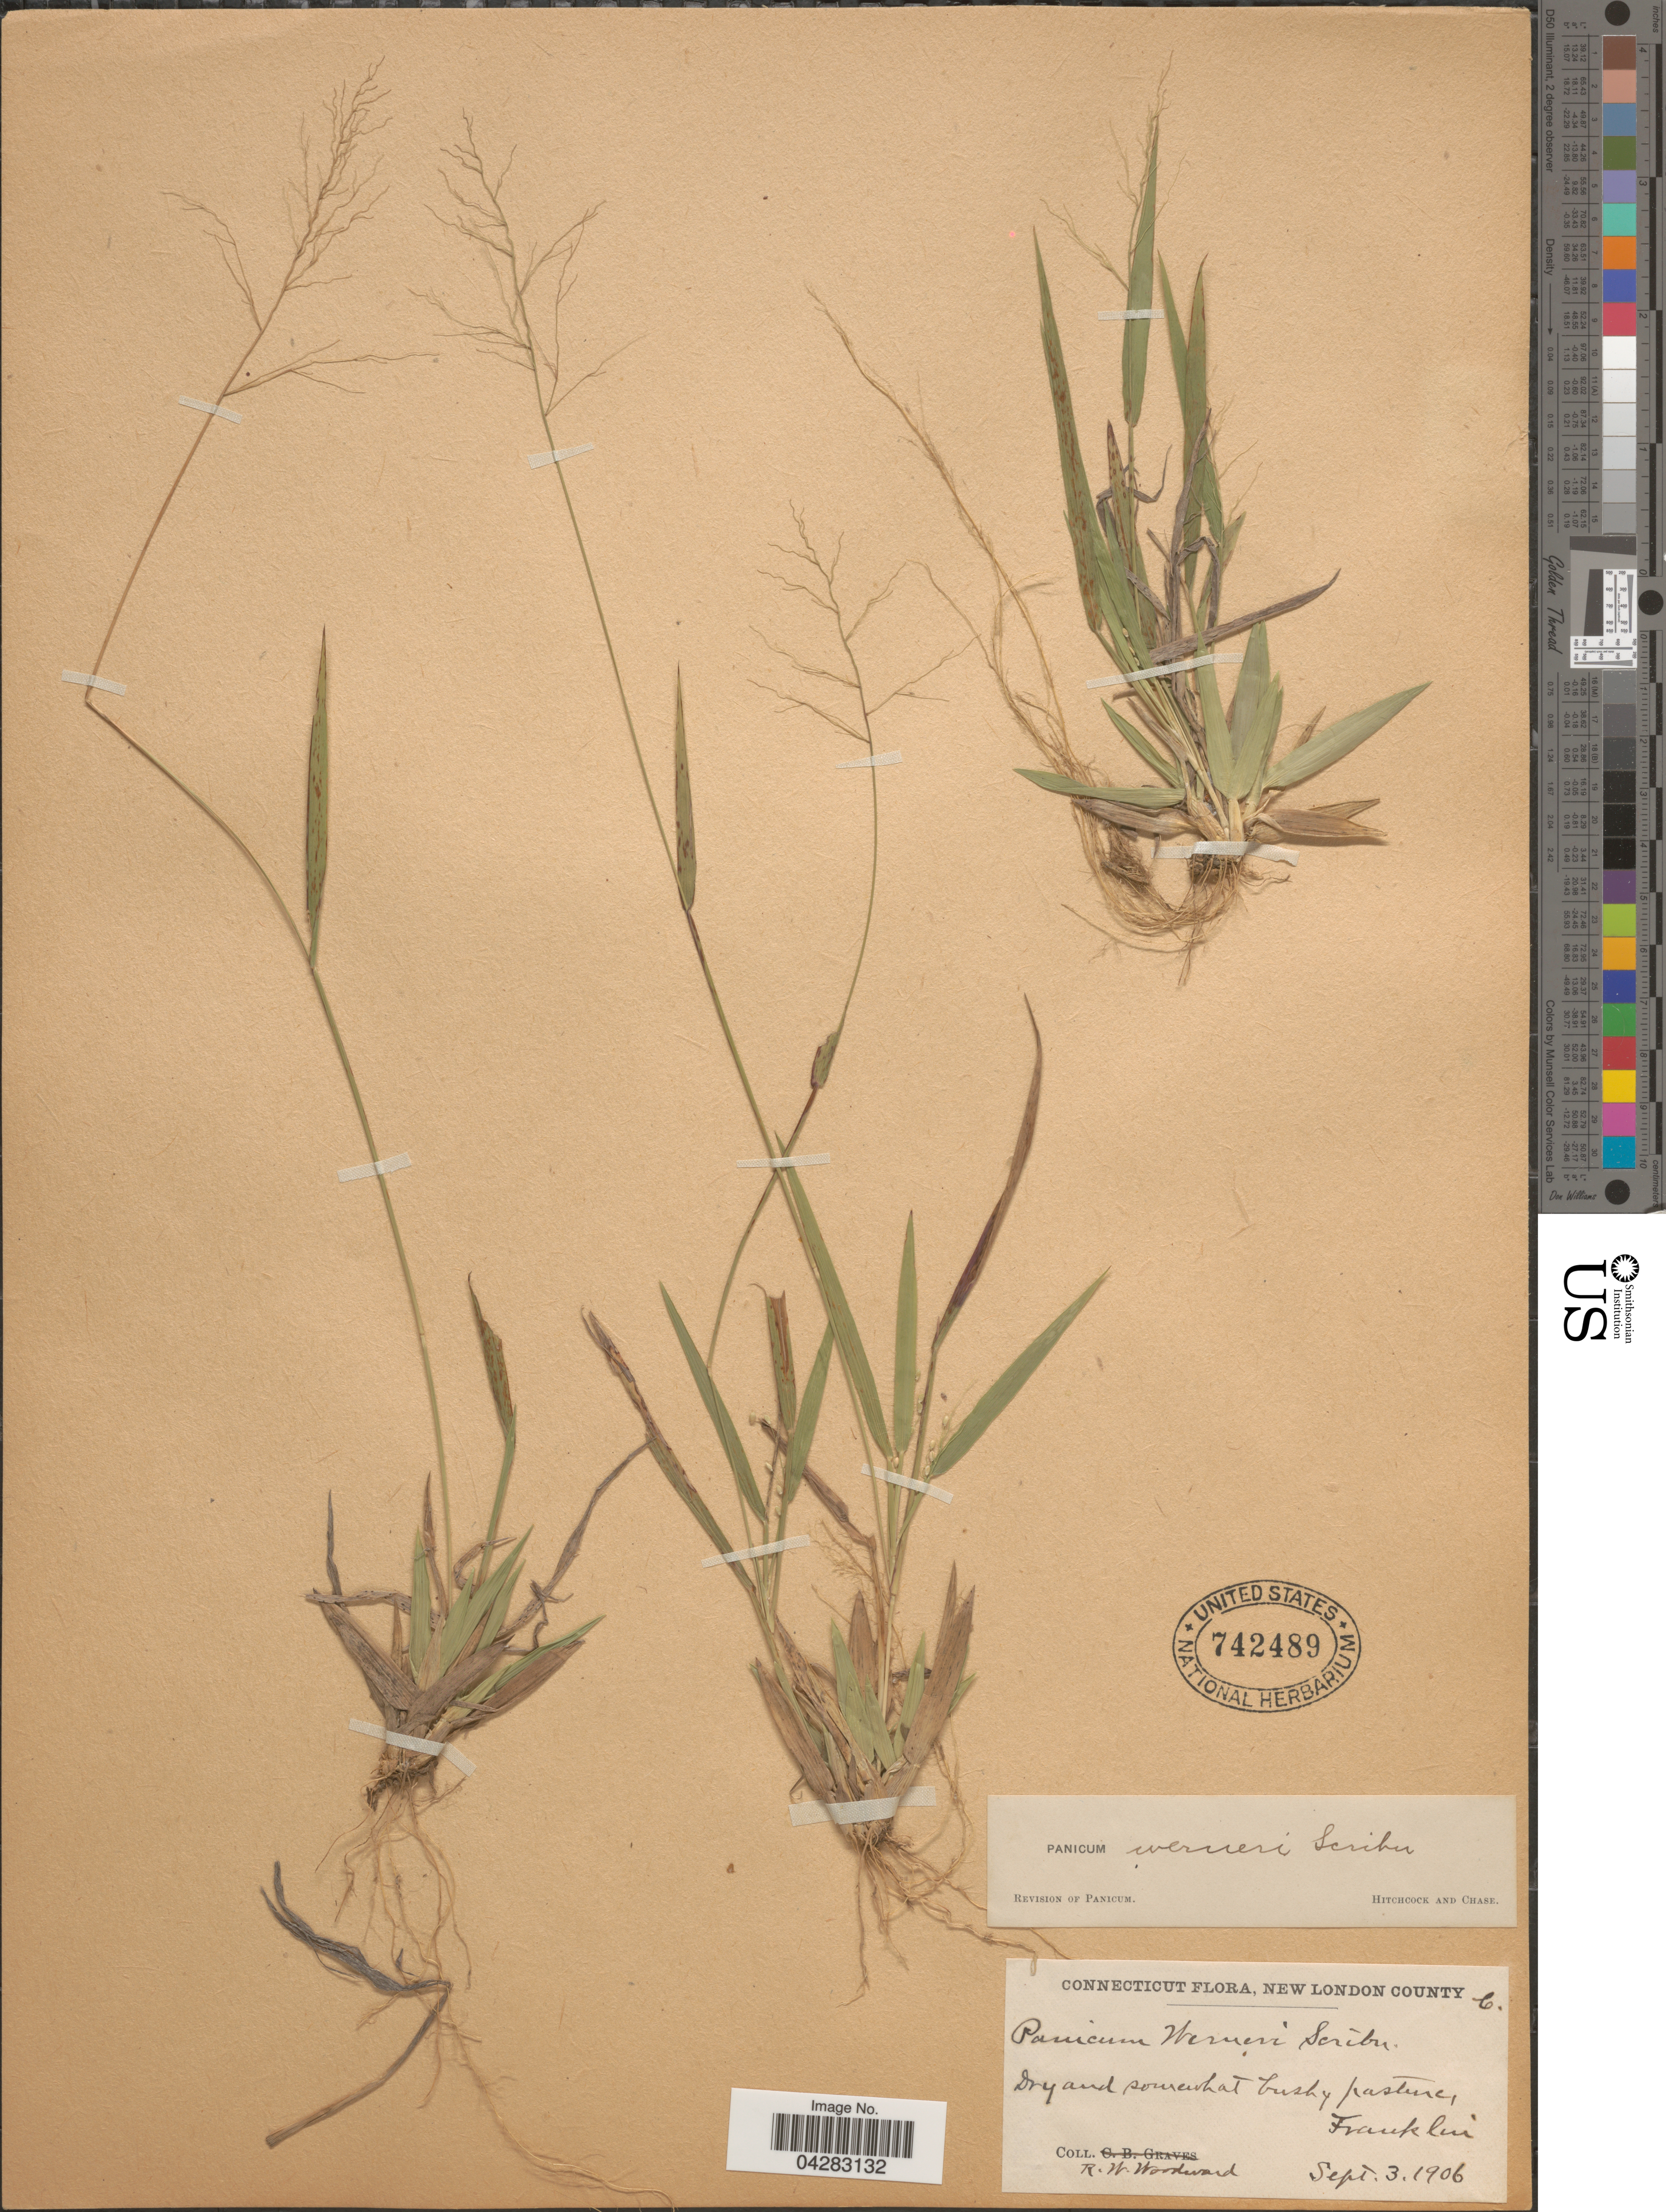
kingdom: Plantae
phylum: Tracheophyta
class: Liliopsida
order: Poales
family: Poaceae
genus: Dichanthelium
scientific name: Dichanthelium linearifolium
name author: (Scribn.) Gould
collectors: R. Woodward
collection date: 1906-09-03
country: United States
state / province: Connecticut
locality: New London County. Dry and somewhat bushy pasture, Franklin.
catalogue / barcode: US 742489